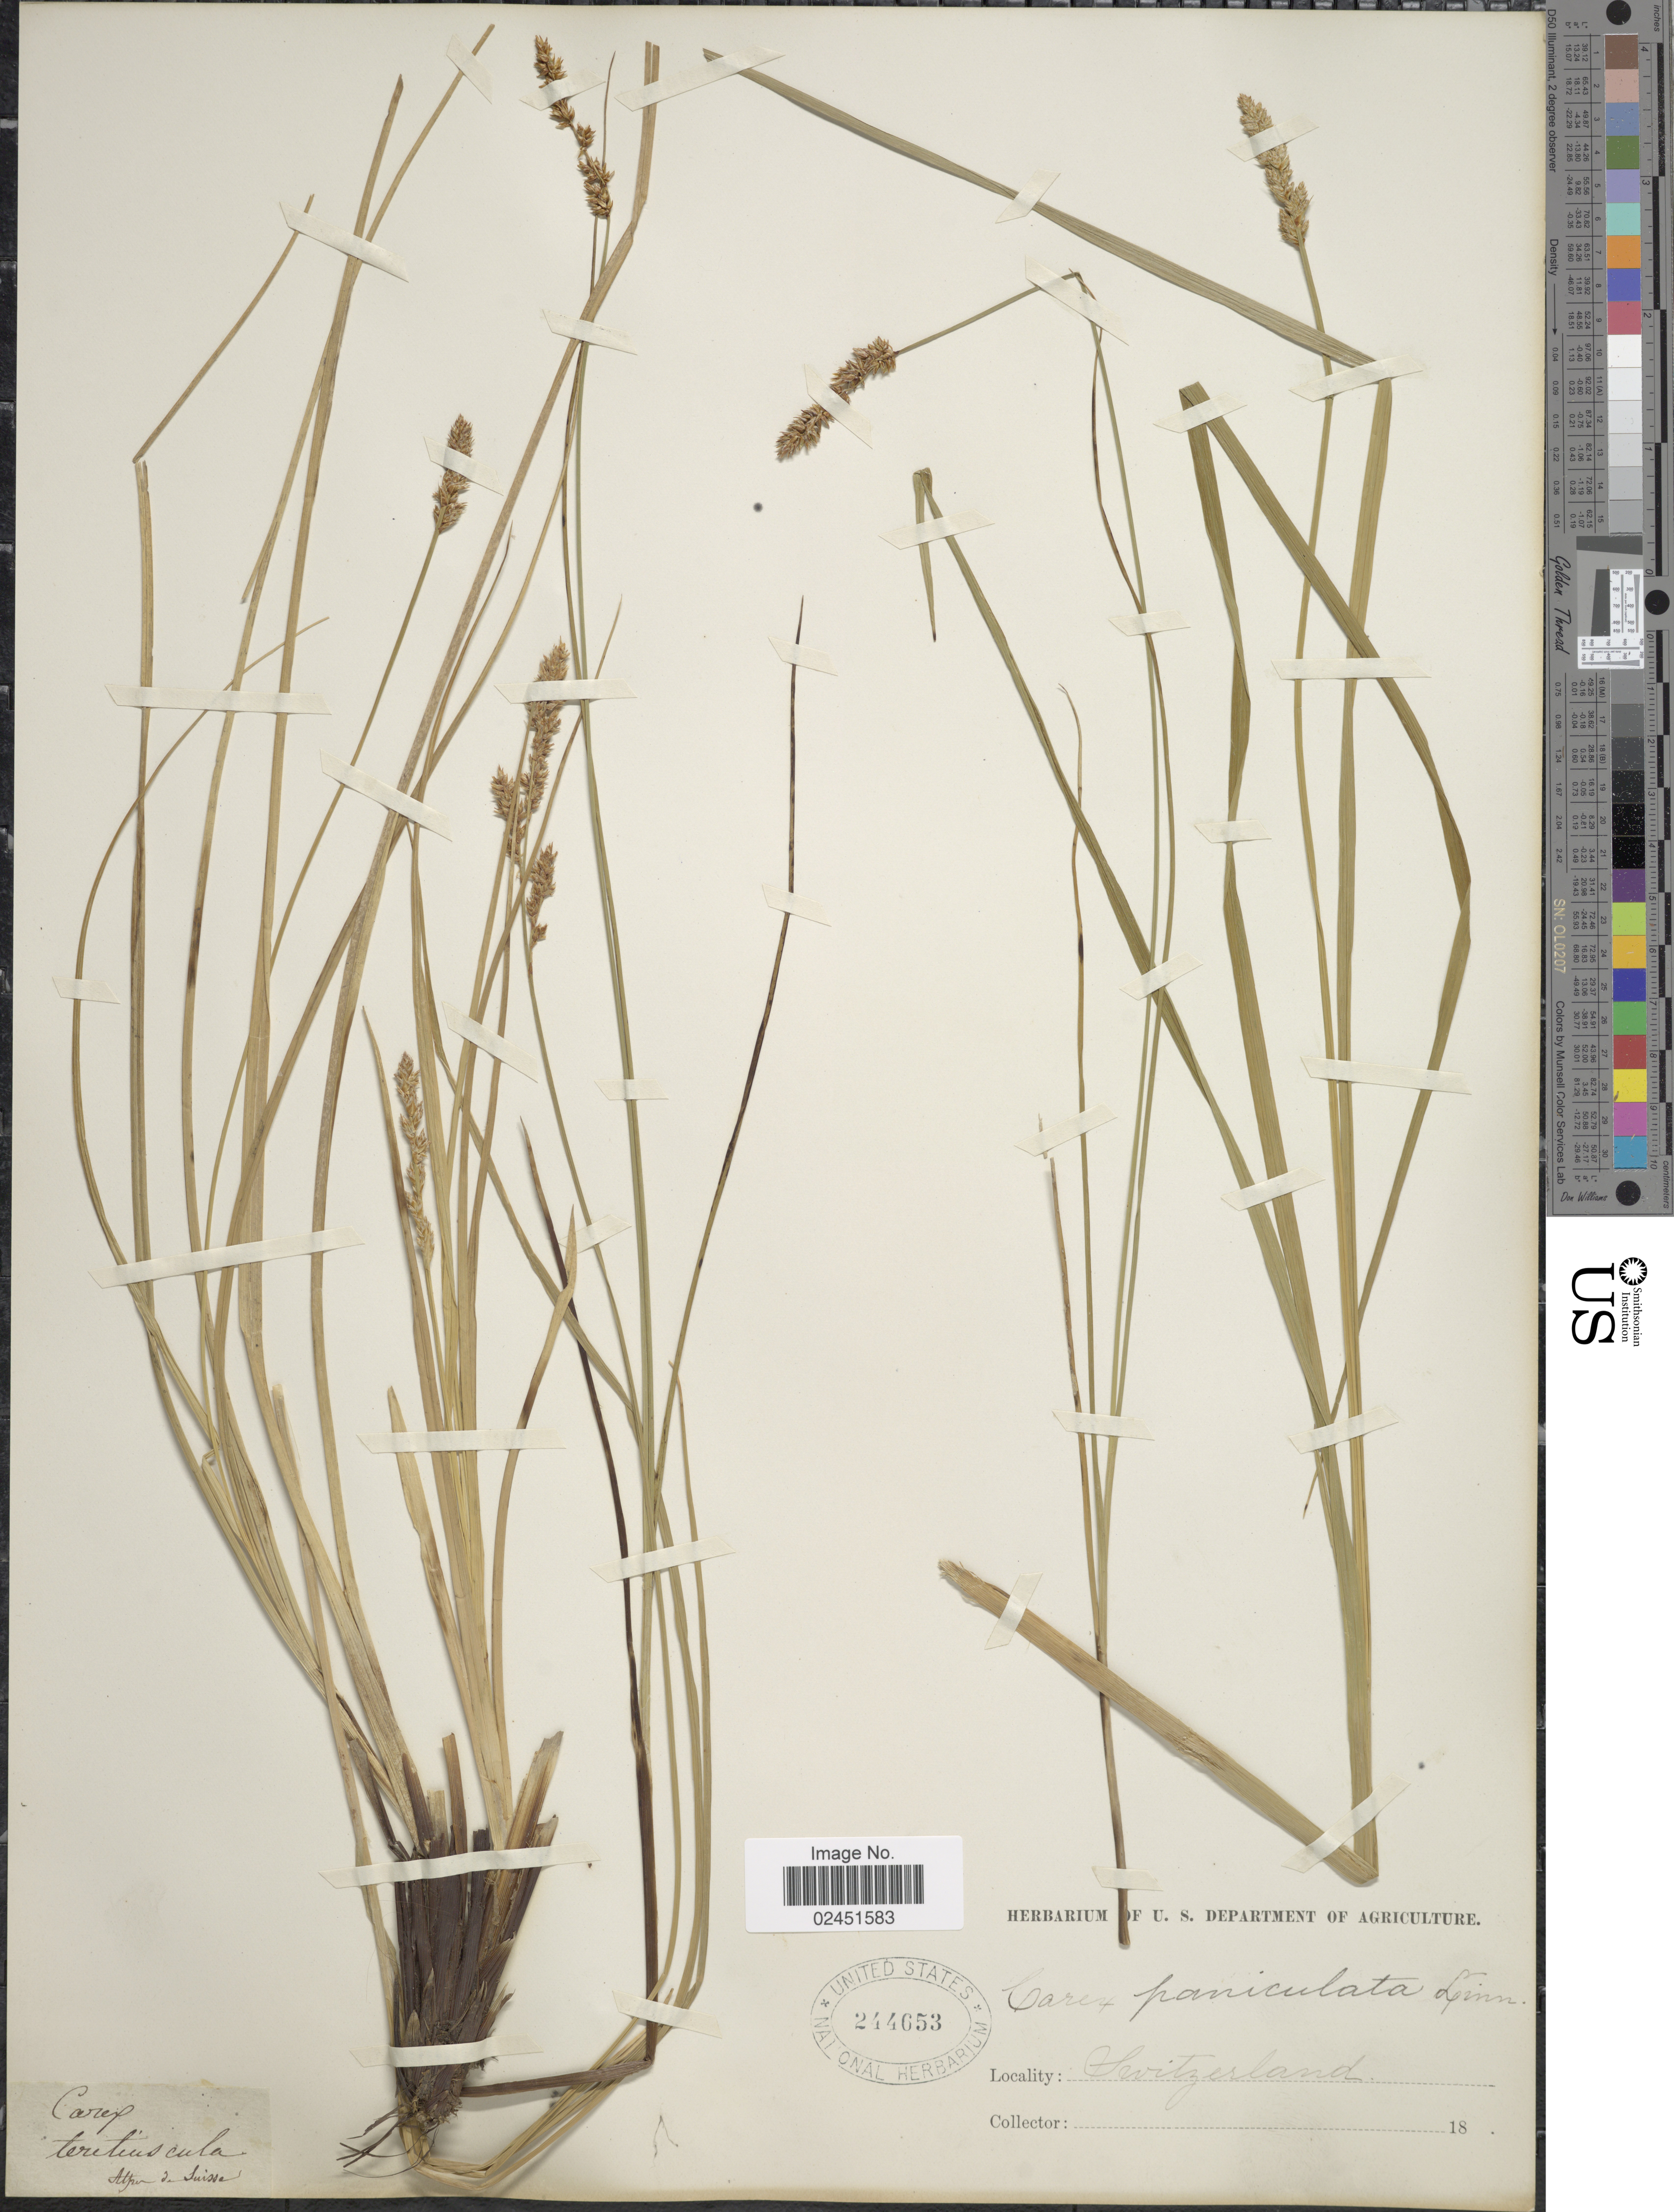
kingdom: Plantae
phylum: Tracheophyta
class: Liliopsida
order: Poales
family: Cyperaceae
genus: Carex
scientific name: Carex paniculata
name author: L.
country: Switzerland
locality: Alpes de Suisse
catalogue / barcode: US 244653